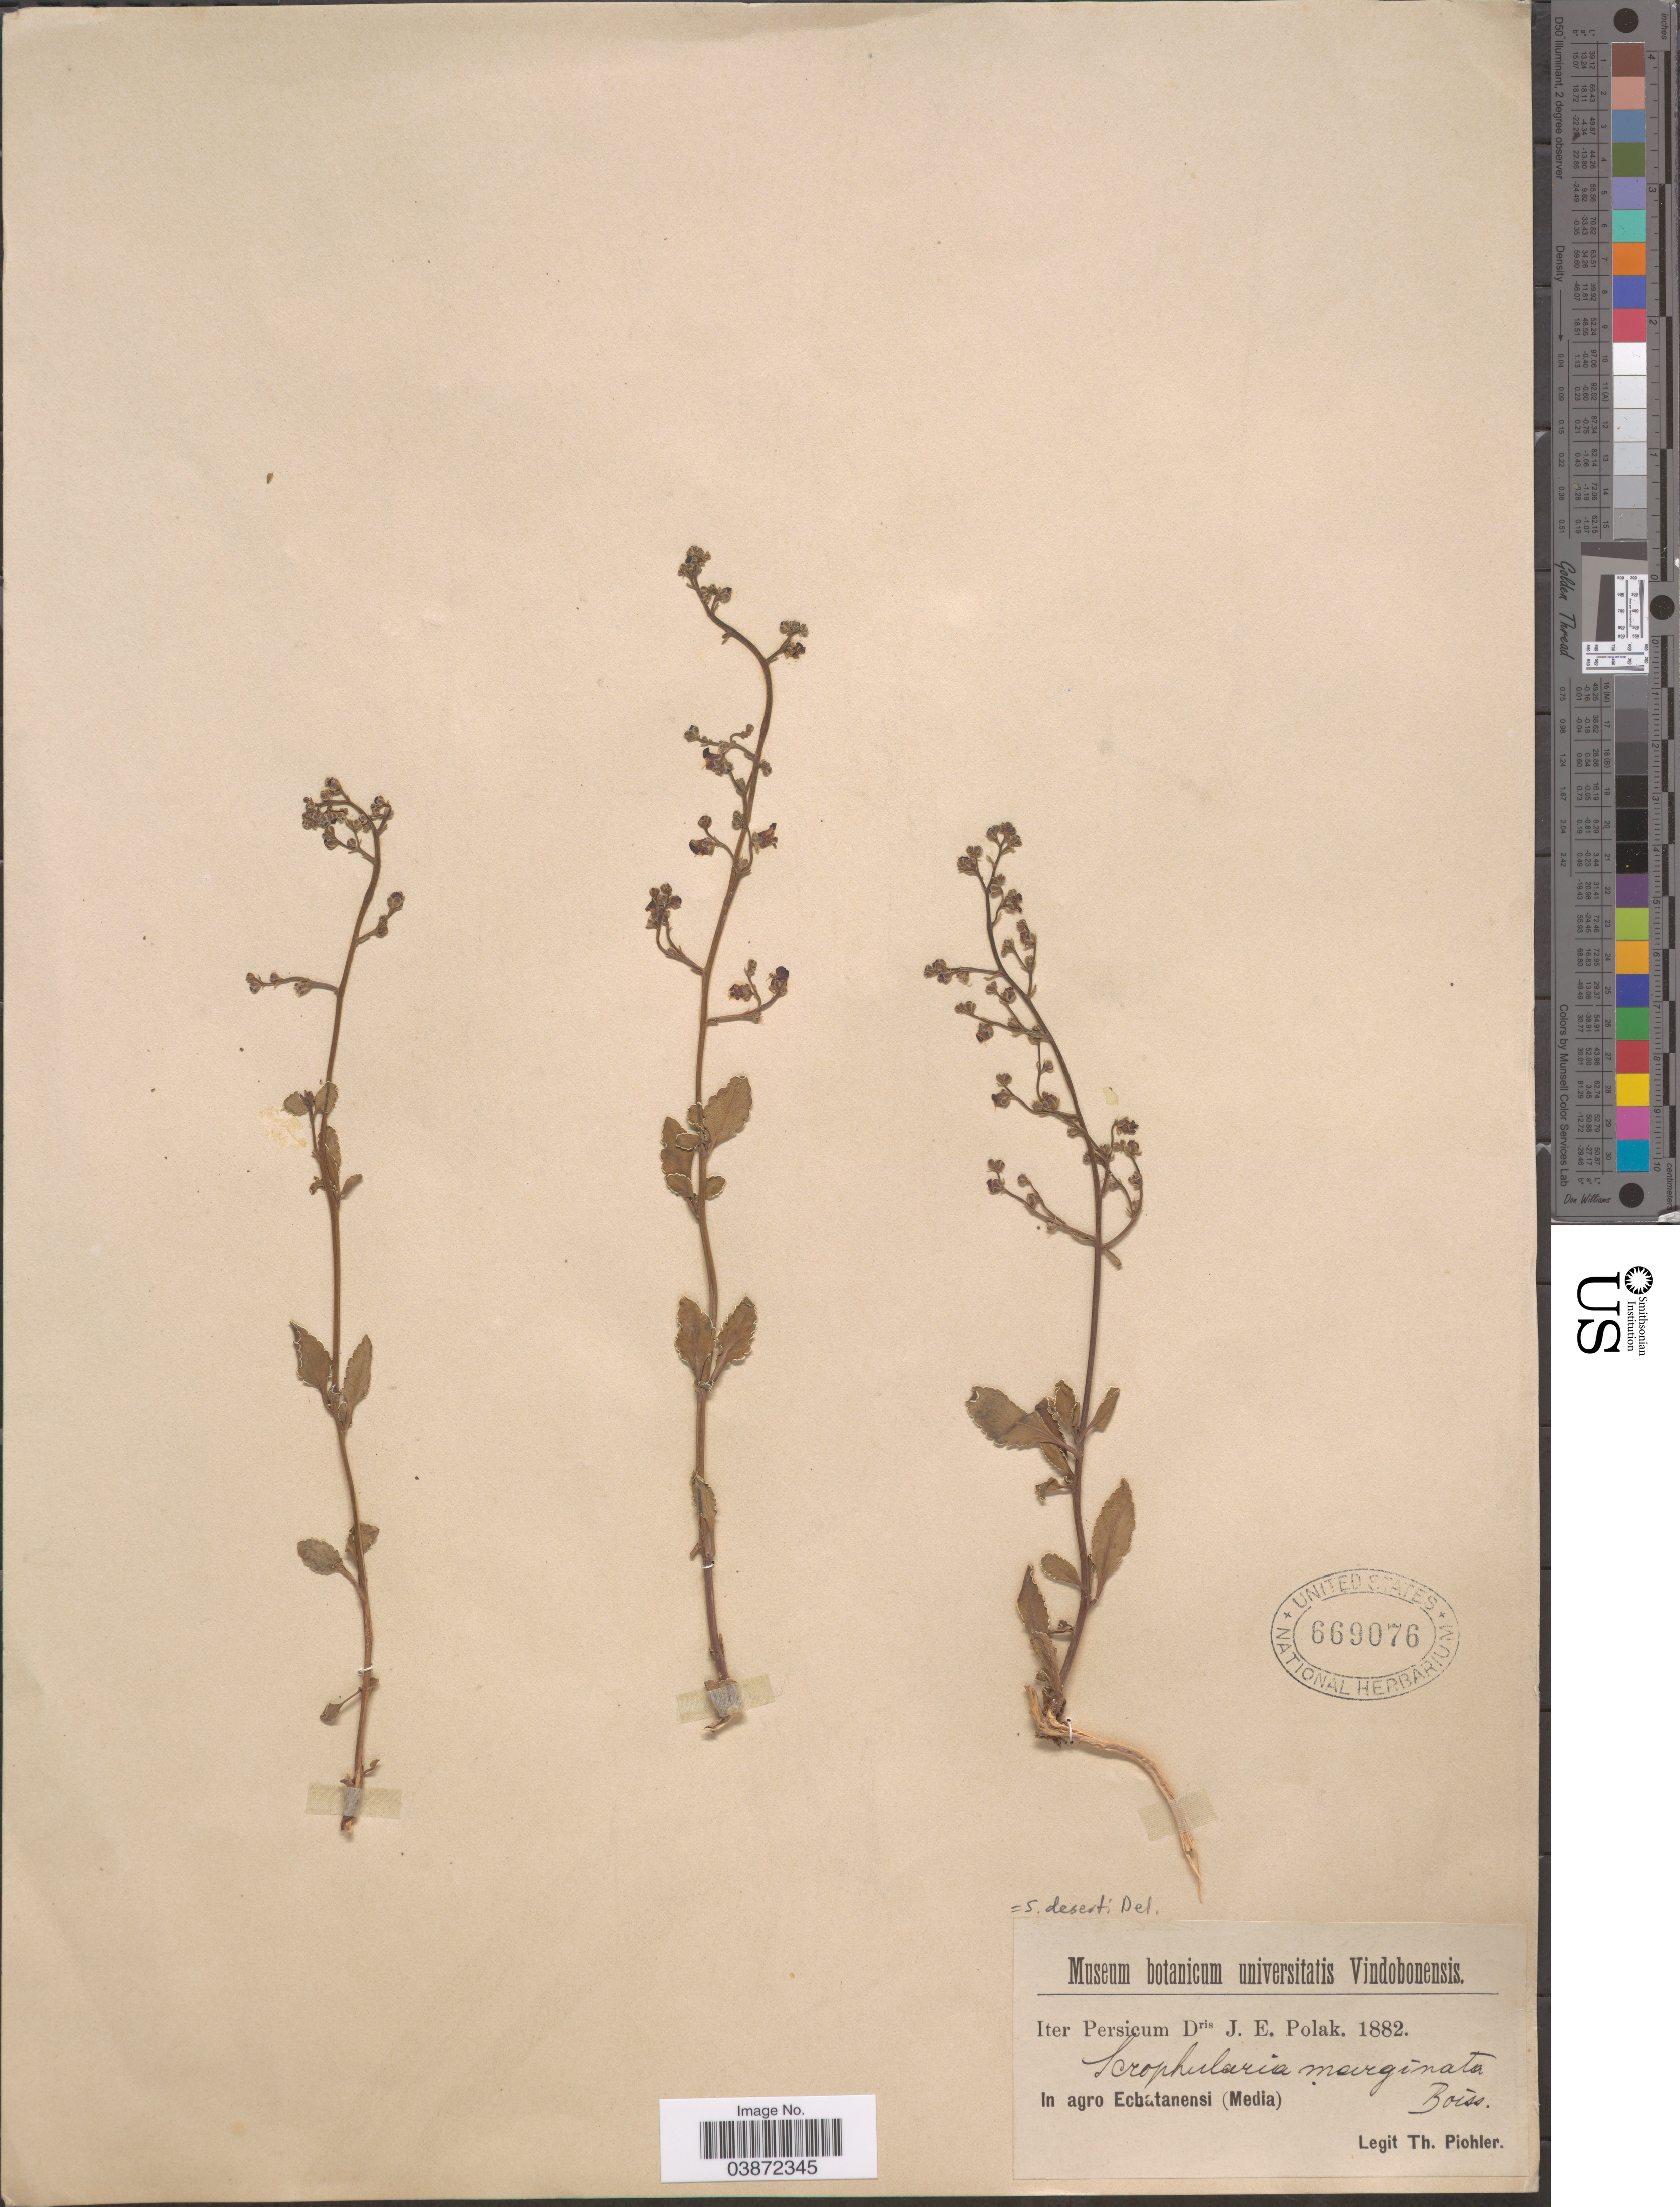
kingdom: Plantae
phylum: Tracheophyta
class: Magnoliopsida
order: Lamiales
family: Scrophulariaceae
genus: Scrophularia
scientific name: Scrophularia deserti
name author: Delile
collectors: T. Pichler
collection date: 1882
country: Iran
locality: Iter Persicum. In agro Echatanensi (Media).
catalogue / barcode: US 669076